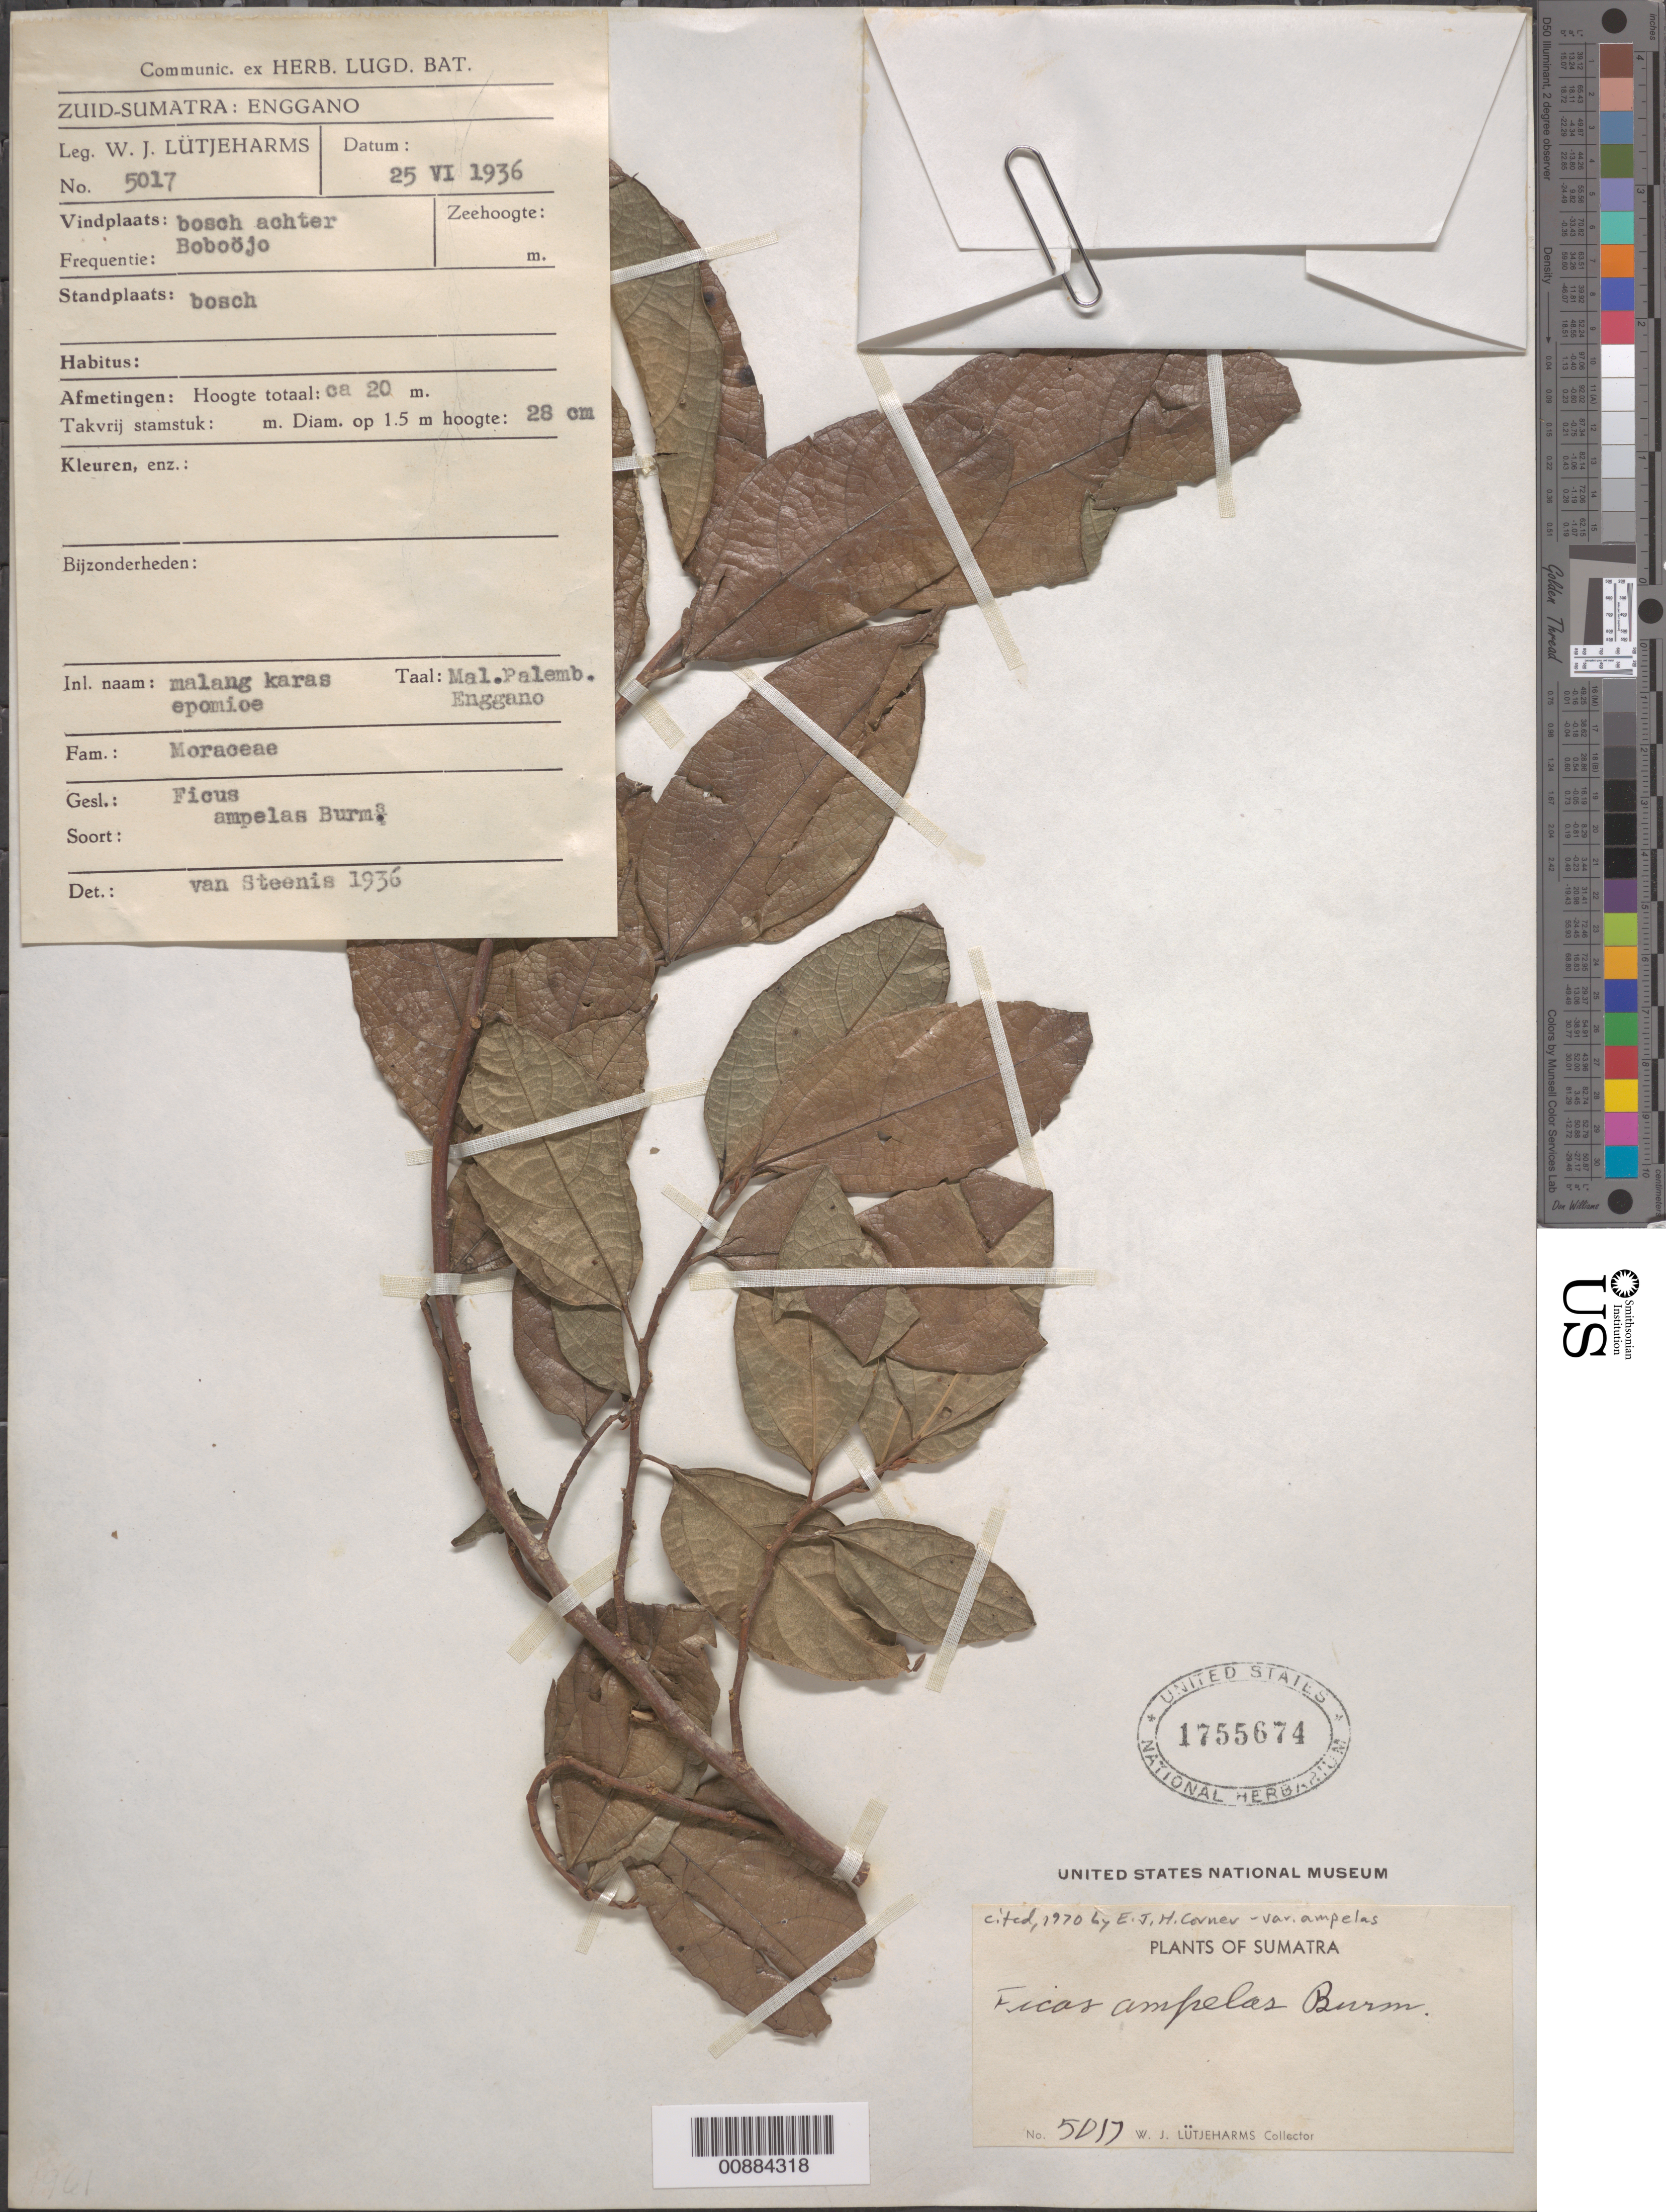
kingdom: Plantae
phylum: Tracheophyta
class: Magnoliopsida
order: Rosales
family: Moraceae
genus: Ficus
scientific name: Ficus ampelos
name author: Burm. f.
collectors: W. Lütjeharms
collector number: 5017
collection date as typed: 25 Jun 1936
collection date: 1936-06-25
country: Indonesia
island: Sumatra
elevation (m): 20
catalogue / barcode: US 1755674